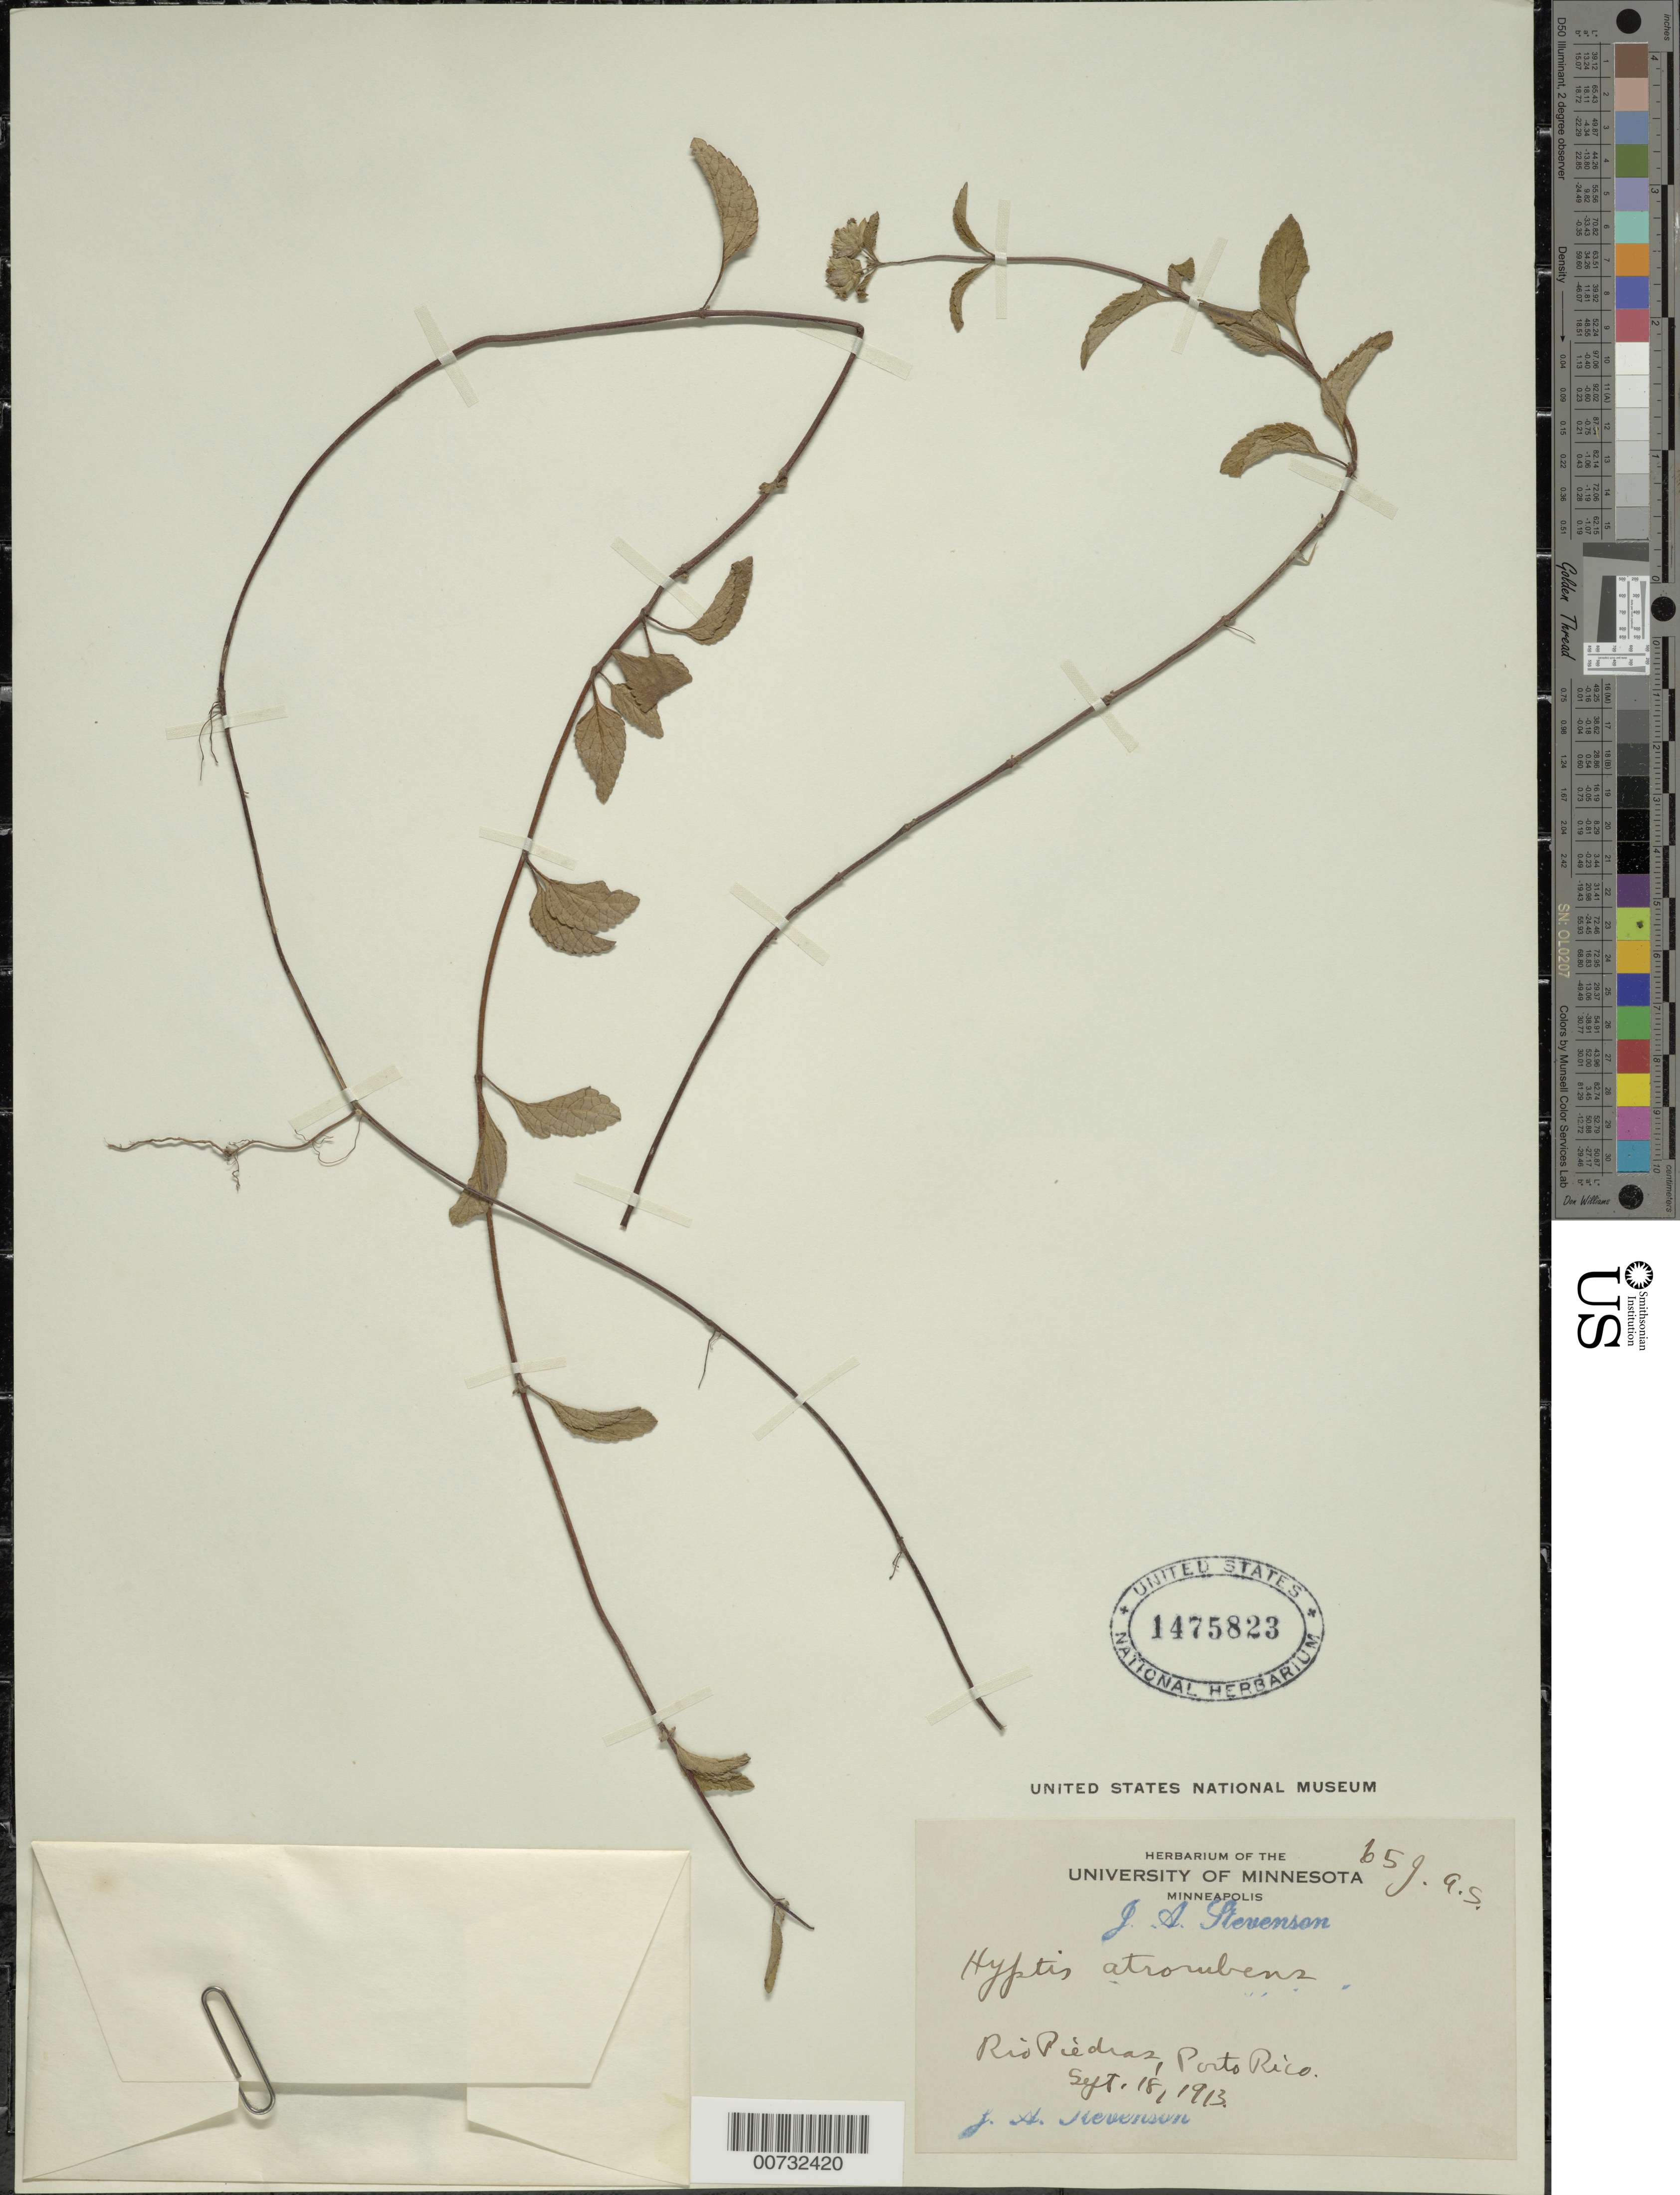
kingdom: Plantae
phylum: Tracheophyta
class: Magnoliopsida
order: Lamiales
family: Lamiaceae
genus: Hyptis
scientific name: Hyptis atrorubens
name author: Poit.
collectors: J. Stevenson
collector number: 65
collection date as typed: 18 Sep 1913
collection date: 1913-09-18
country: Puerto Rico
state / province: San Juan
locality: Rio Piedras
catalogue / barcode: US 1475823